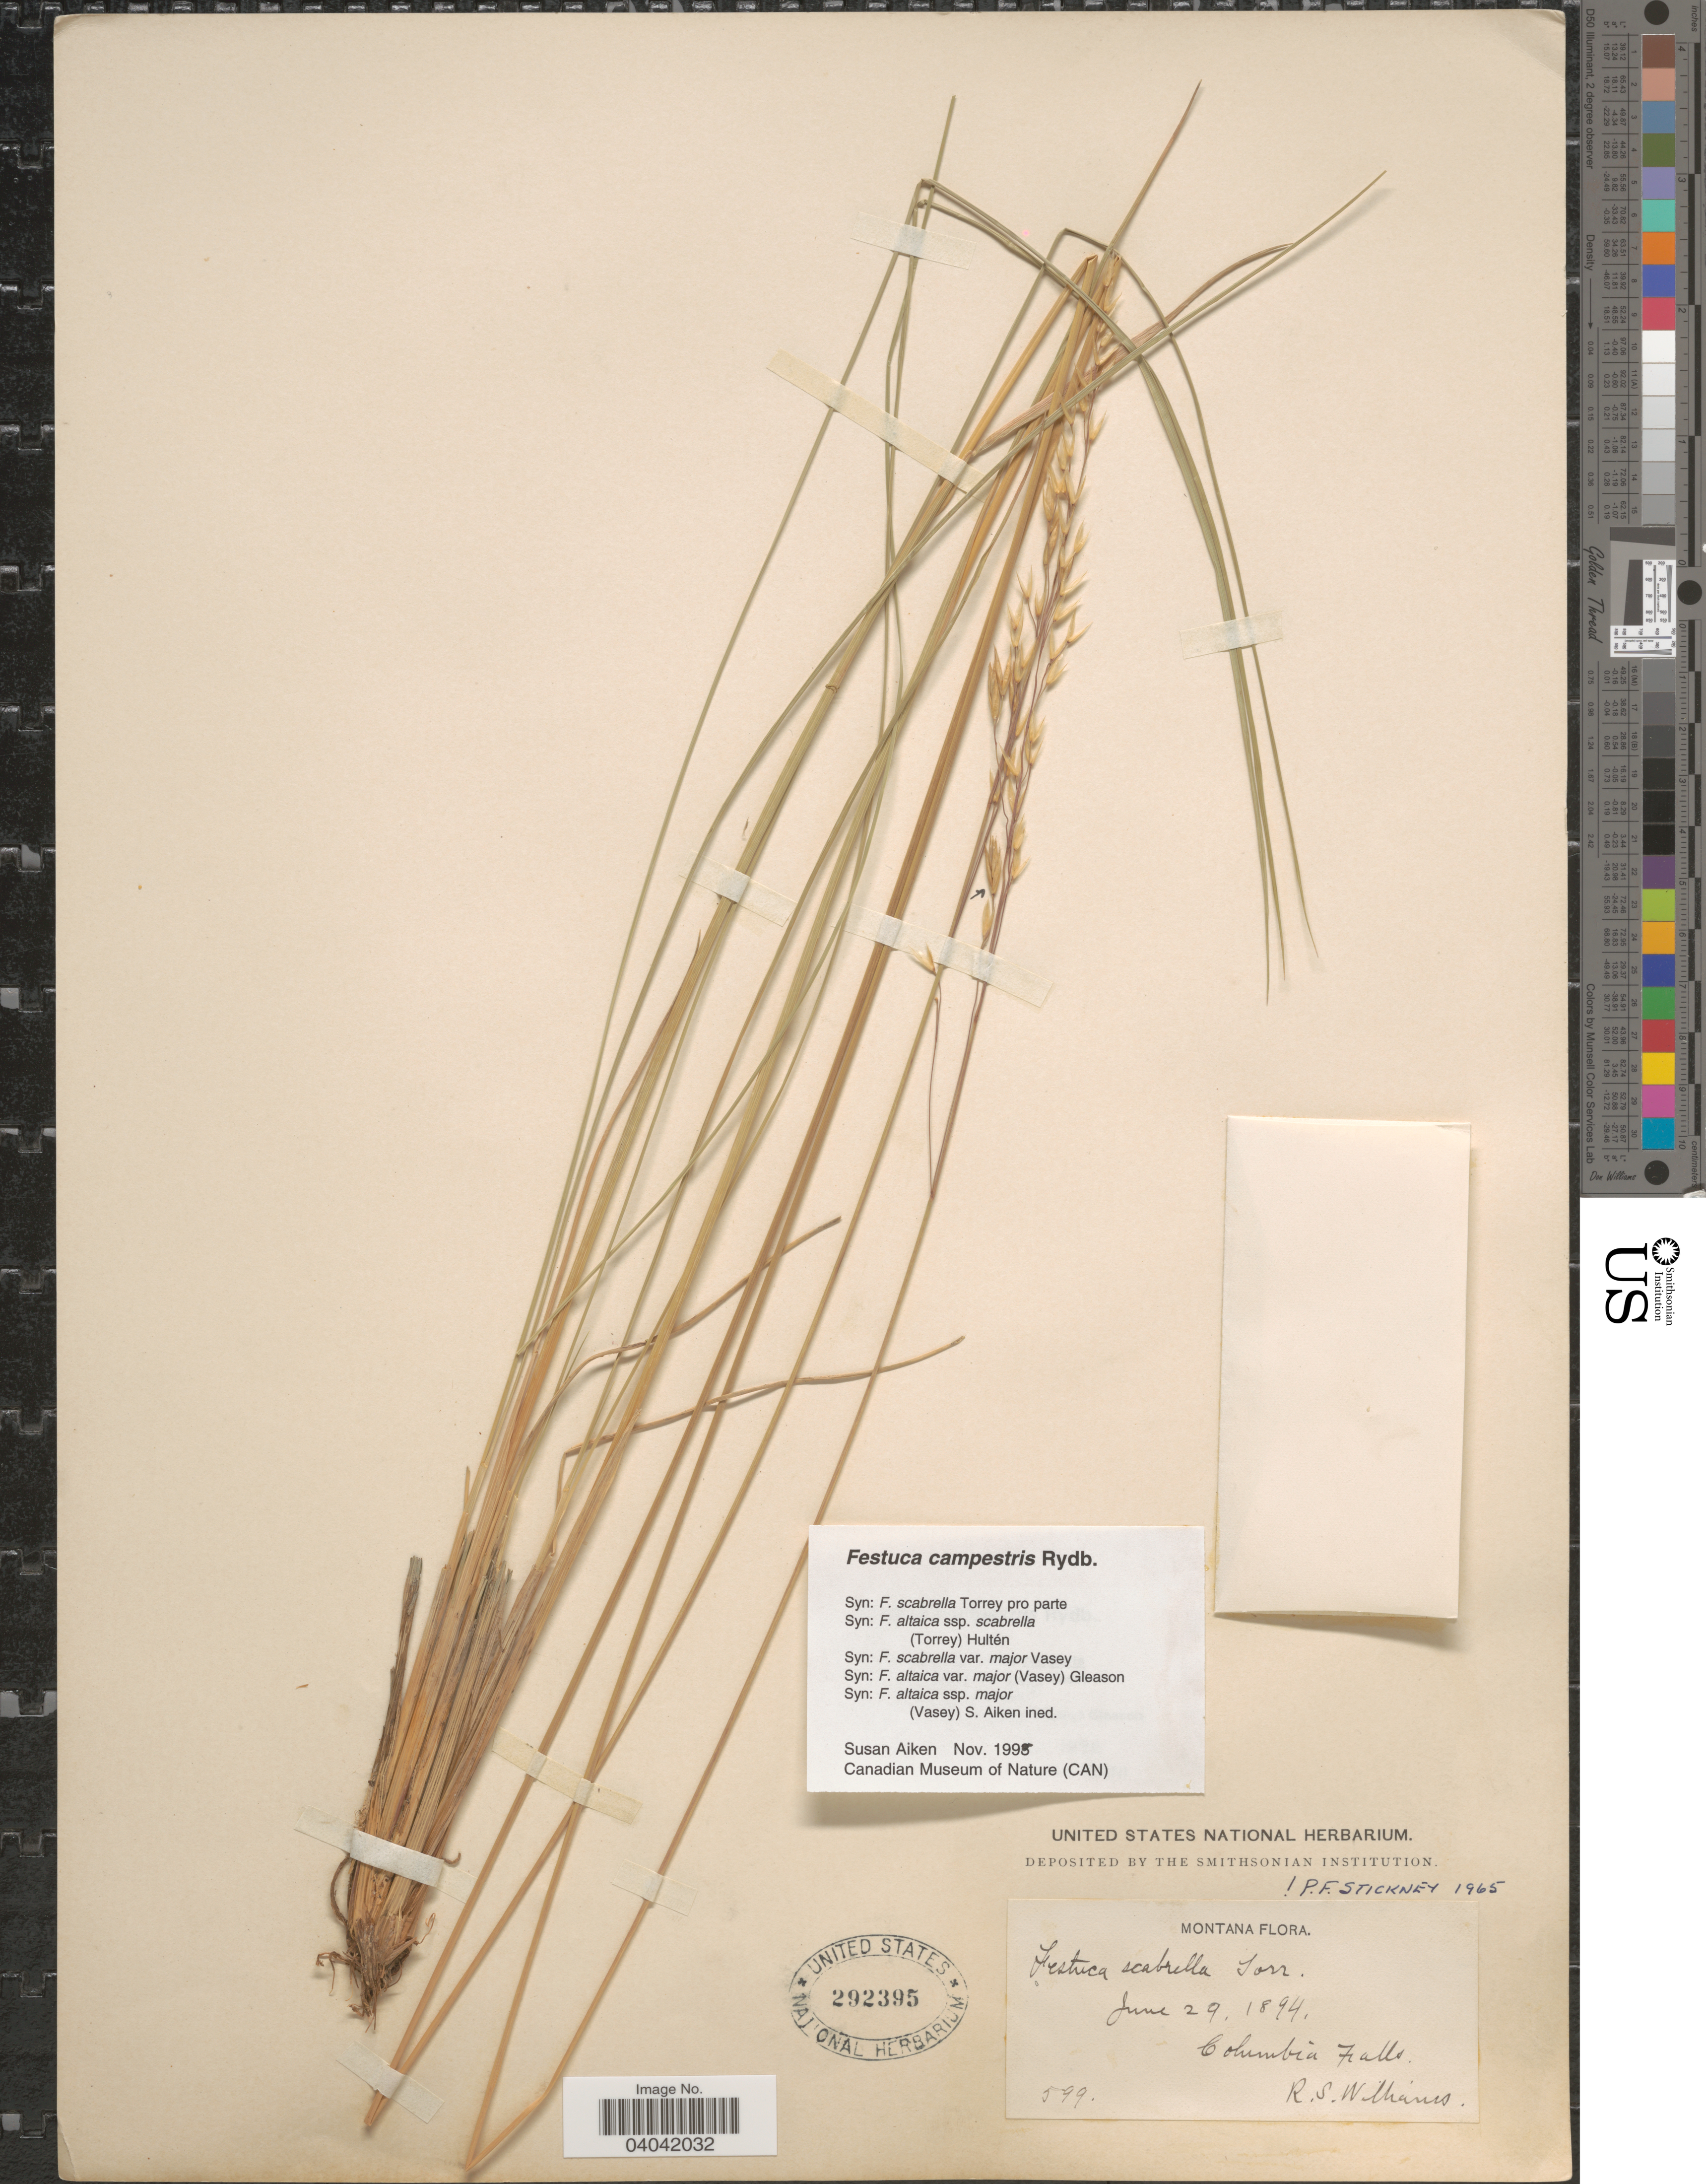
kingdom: Plantae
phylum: Tracheophyta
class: Liliopsida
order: Poales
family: Poaceae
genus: Festuca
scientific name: Festuca campestris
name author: Rydb.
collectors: R. S. Williams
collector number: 599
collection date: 1894-06-29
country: United States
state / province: Montana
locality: Columbia Falls.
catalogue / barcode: US 292395